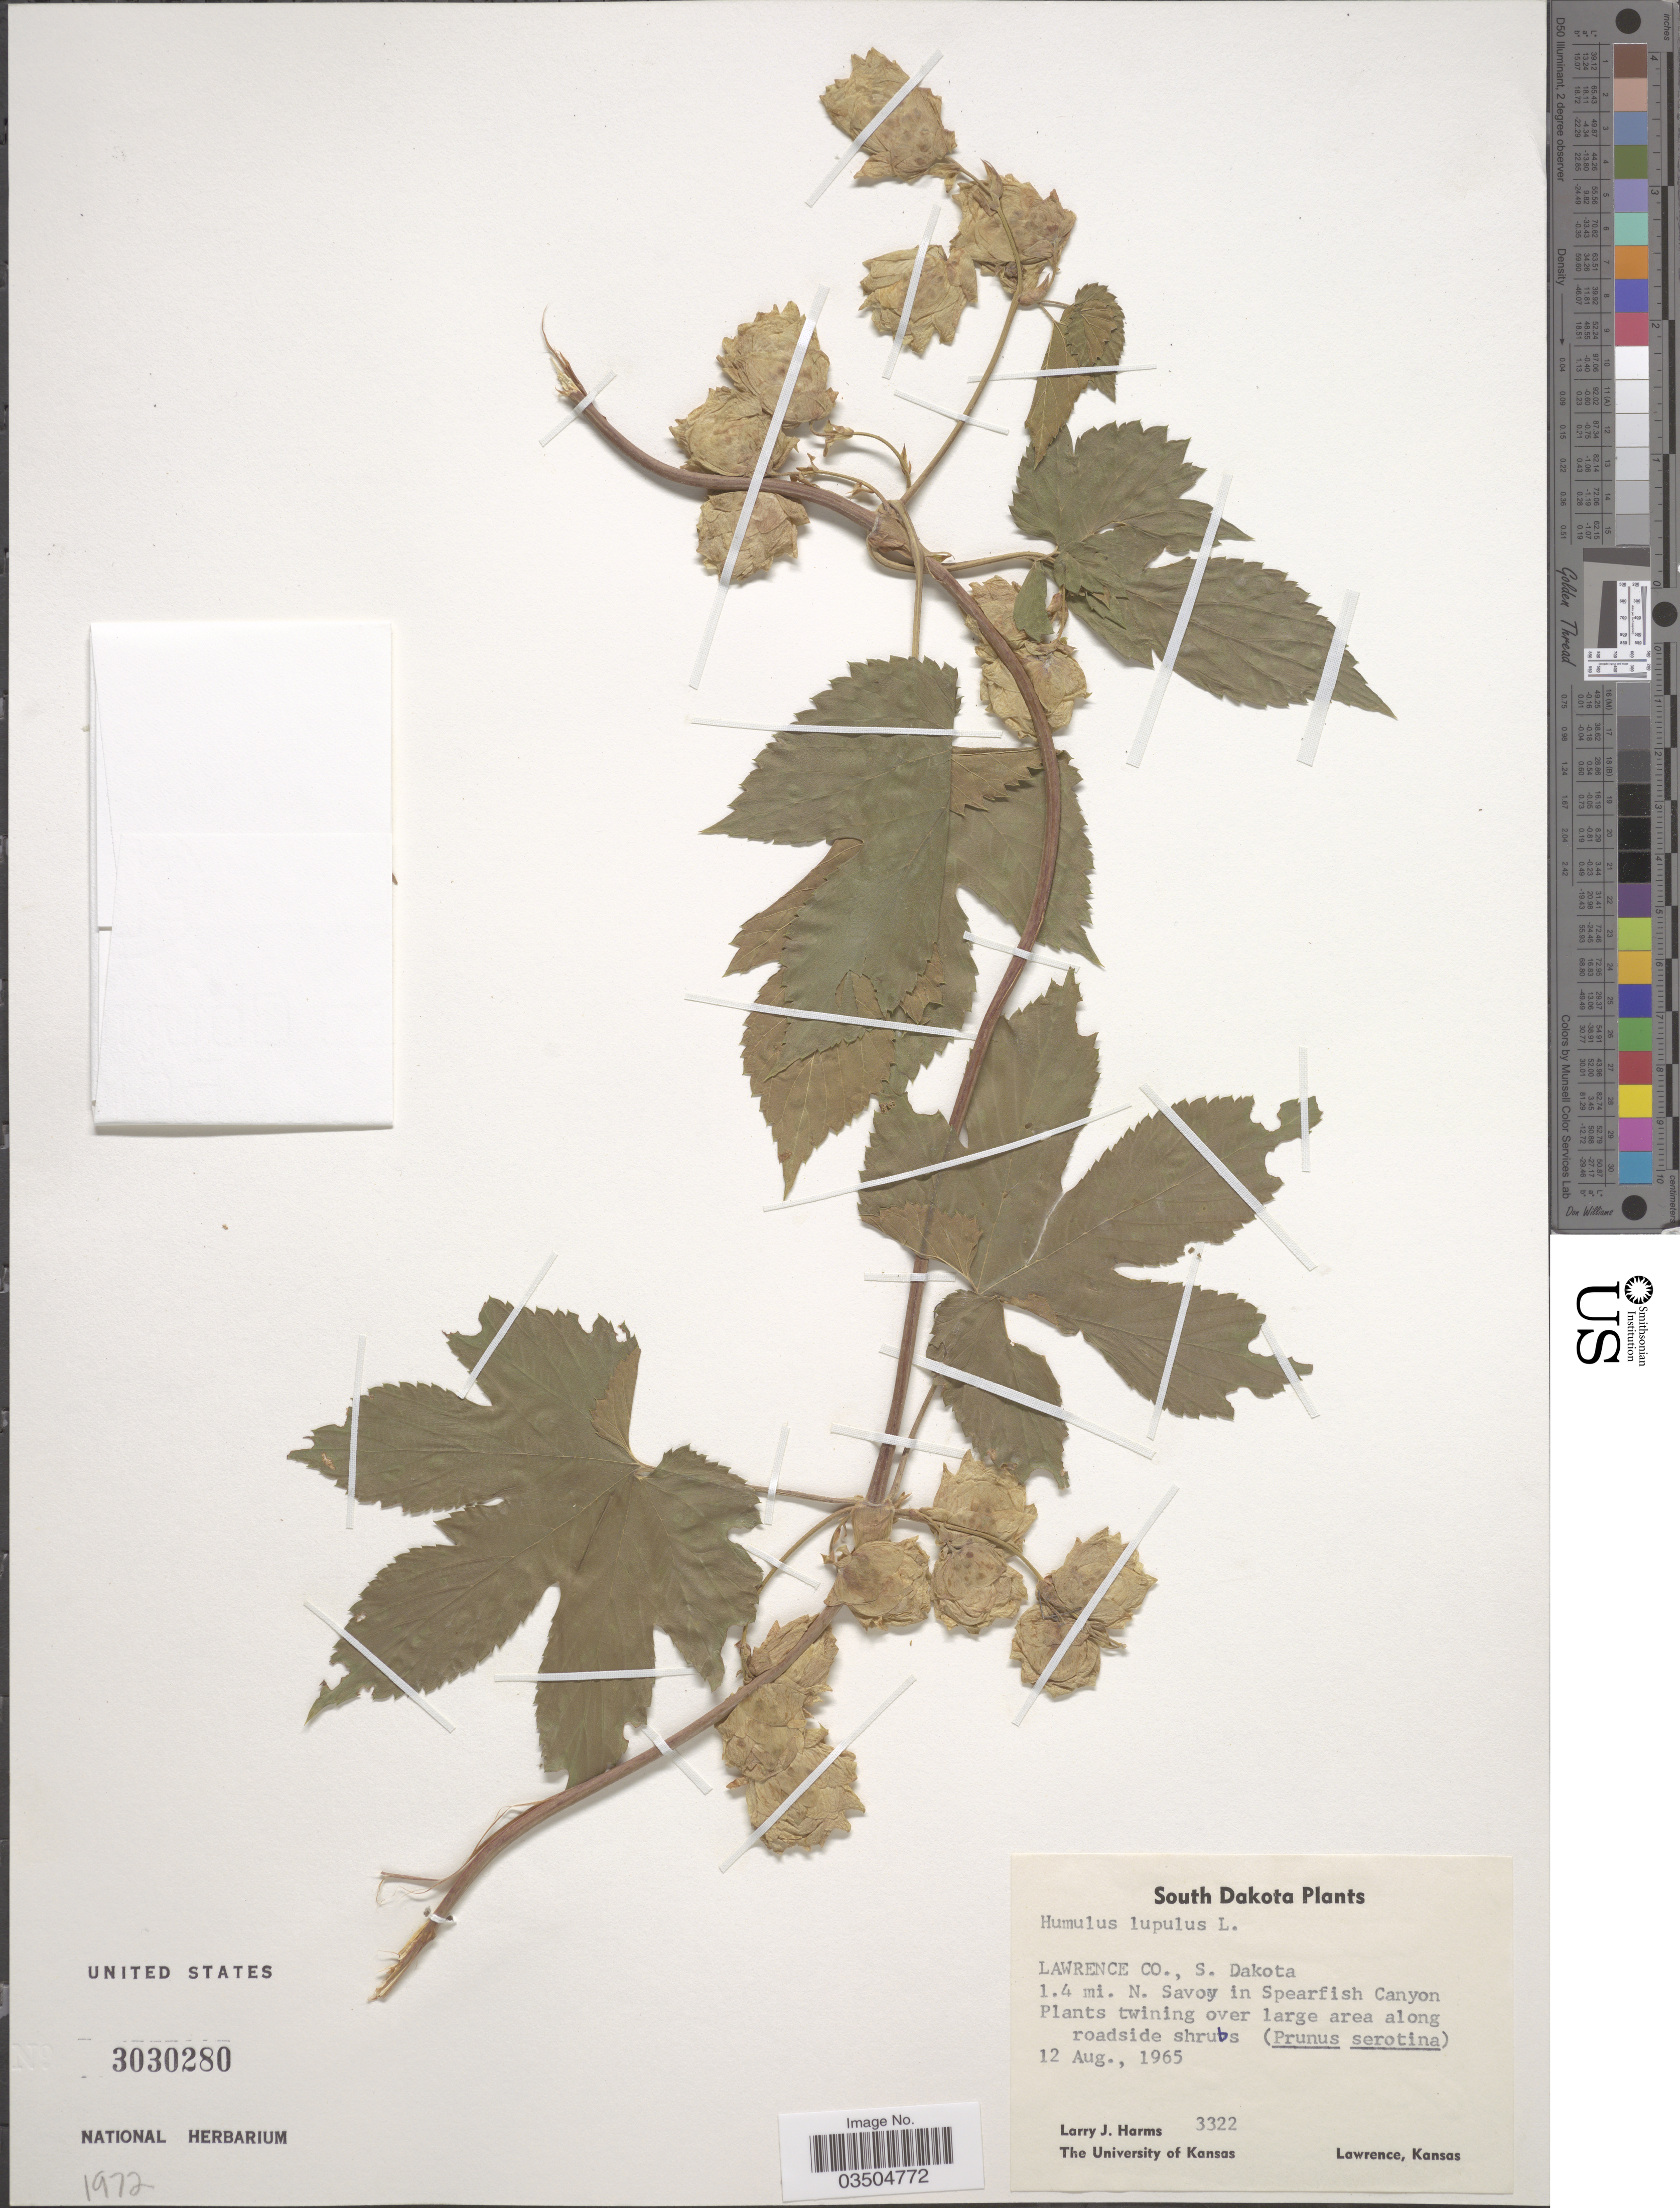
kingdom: Plantae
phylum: Tracheophyta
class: Magnoliopsida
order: Rosales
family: Cannabaceae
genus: Humulus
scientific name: Humulus lupulus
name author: L.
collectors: L. Harms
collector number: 3322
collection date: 1965-08-12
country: United States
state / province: South Dakota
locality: Lawrence Co., S. Dakota 1.4 mi. N. Savoy in Spearfish Canyon.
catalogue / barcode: US 3030280